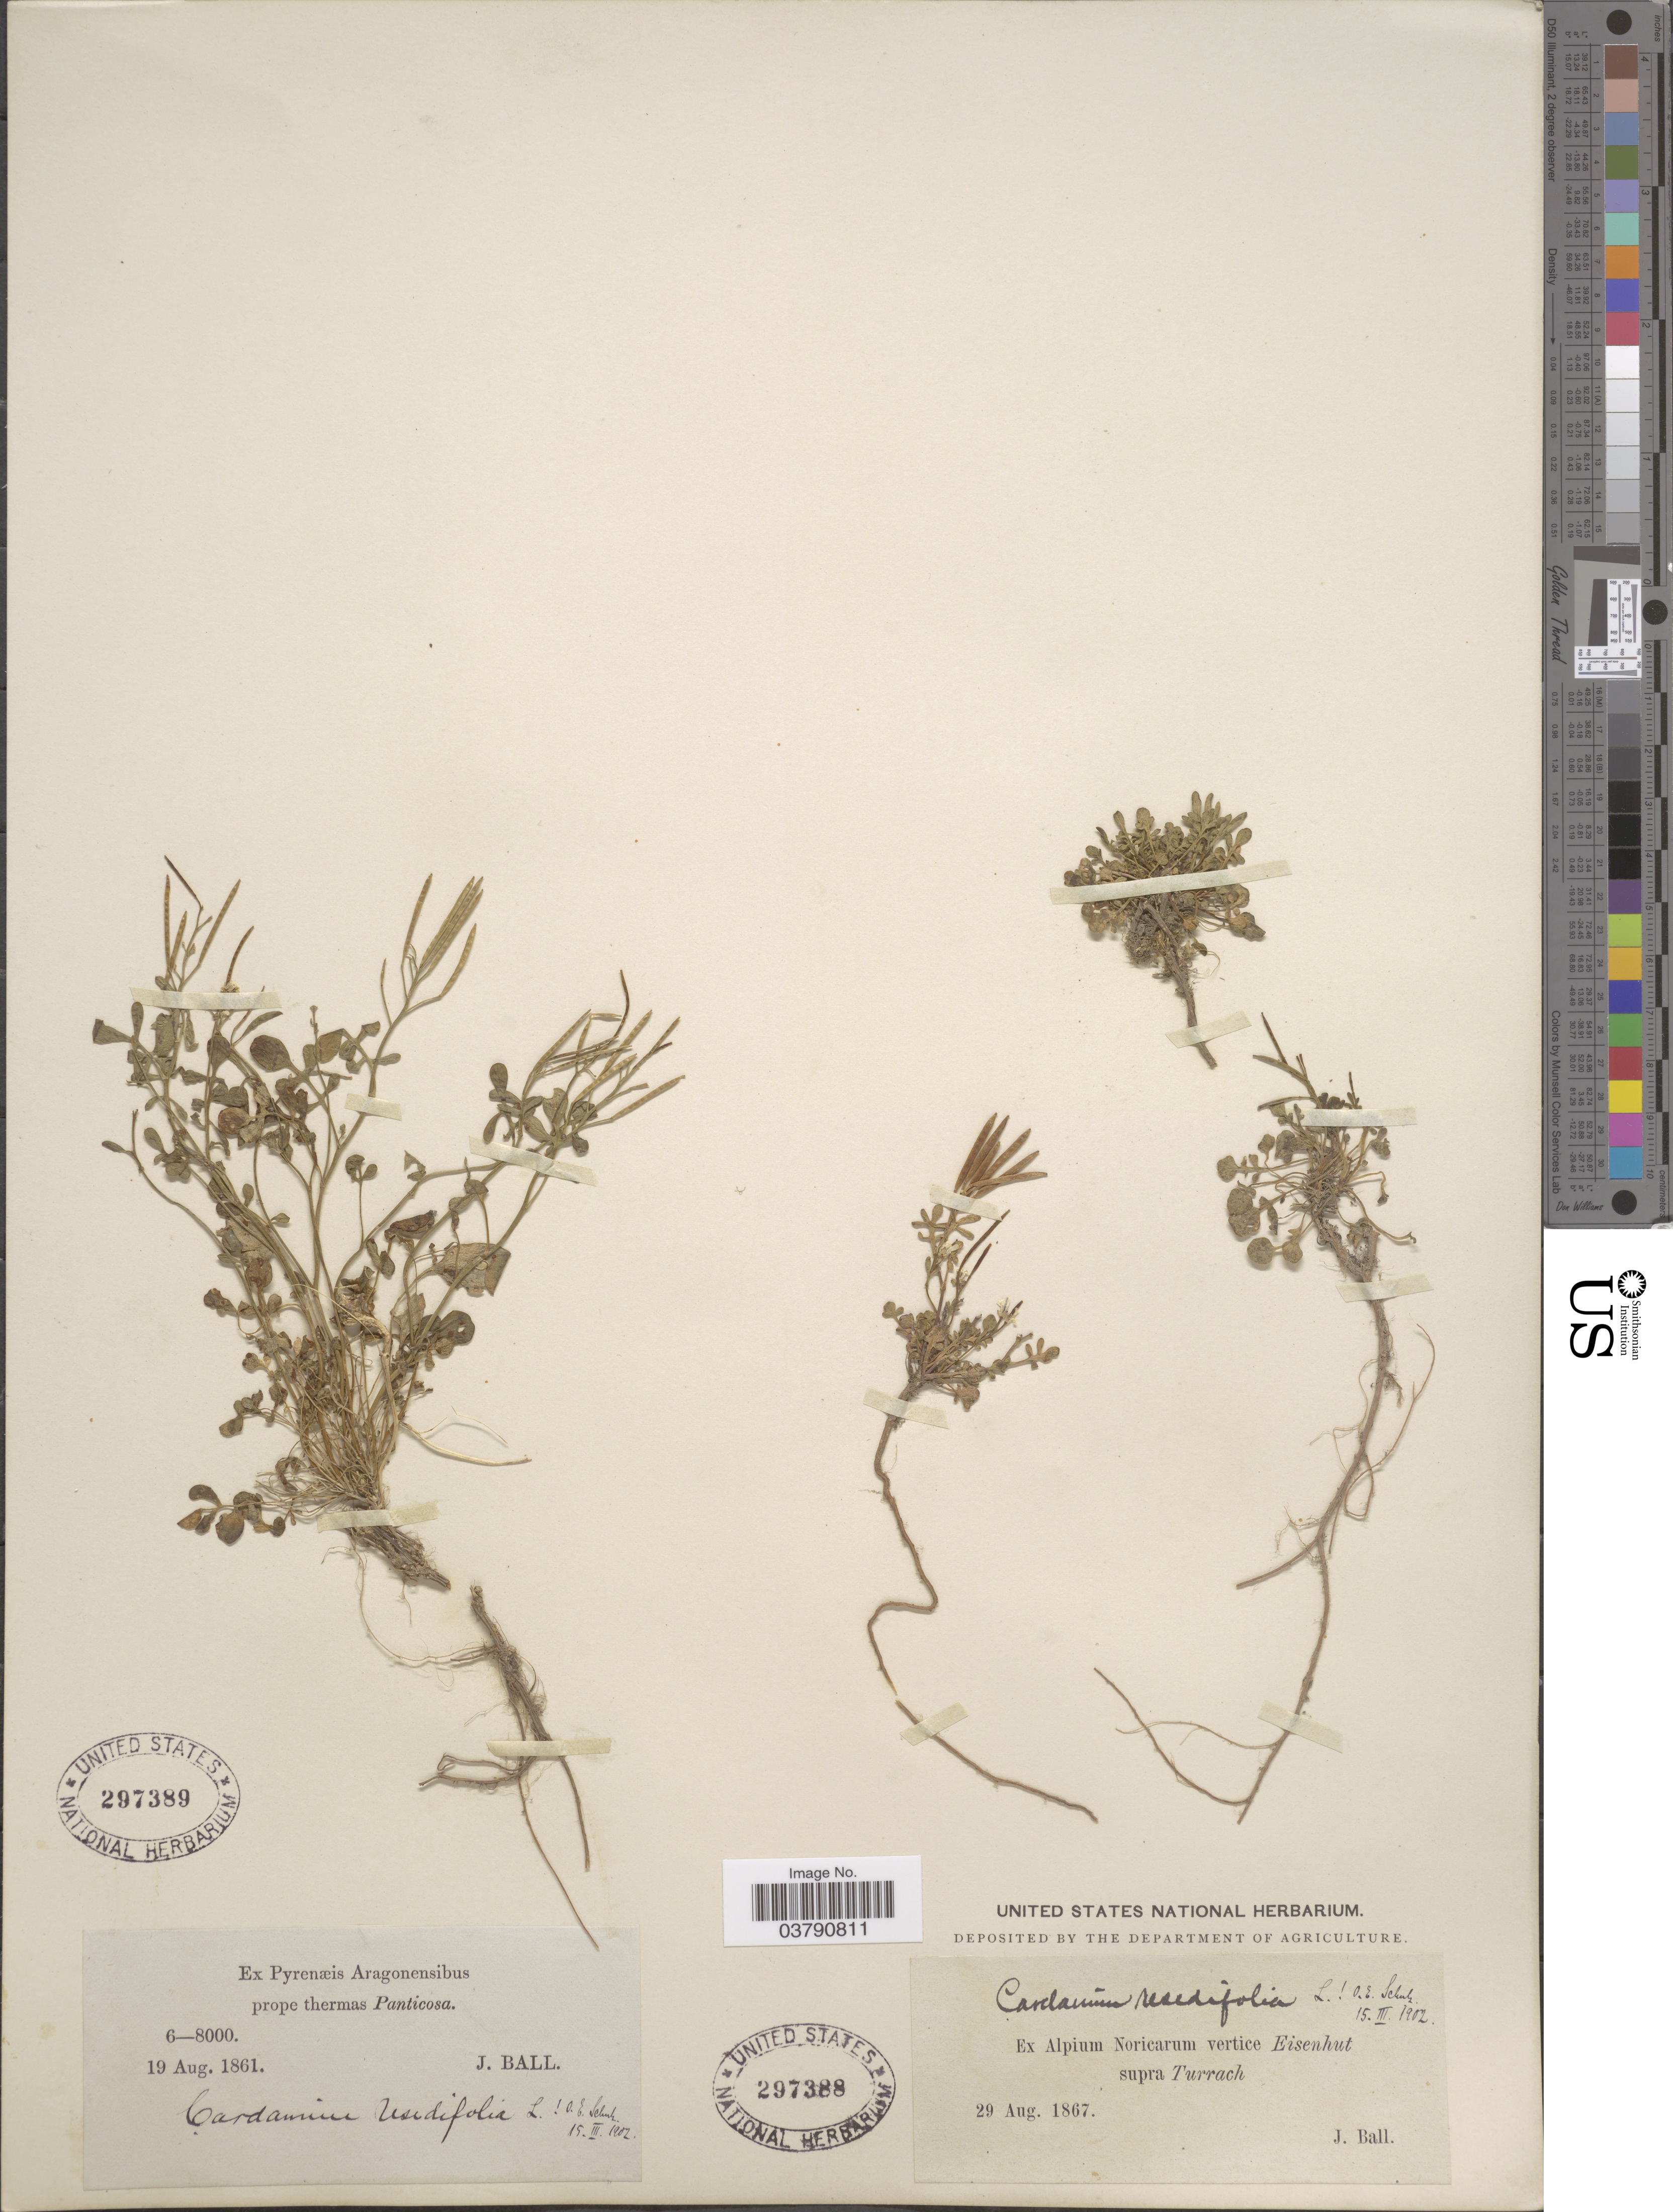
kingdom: Plantae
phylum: Tracheophyta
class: Magnoliopsida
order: Brassicales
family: Brassicaceae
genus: Cardamine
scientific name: Cardamine resedifolia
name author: L.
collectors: J. Ball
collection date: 1861-08-19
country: Spain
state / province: Aragón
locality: Ex Pyrenæis Aragonensibus prope thermas Panticosa.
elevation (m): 1829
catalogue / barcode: US 297389